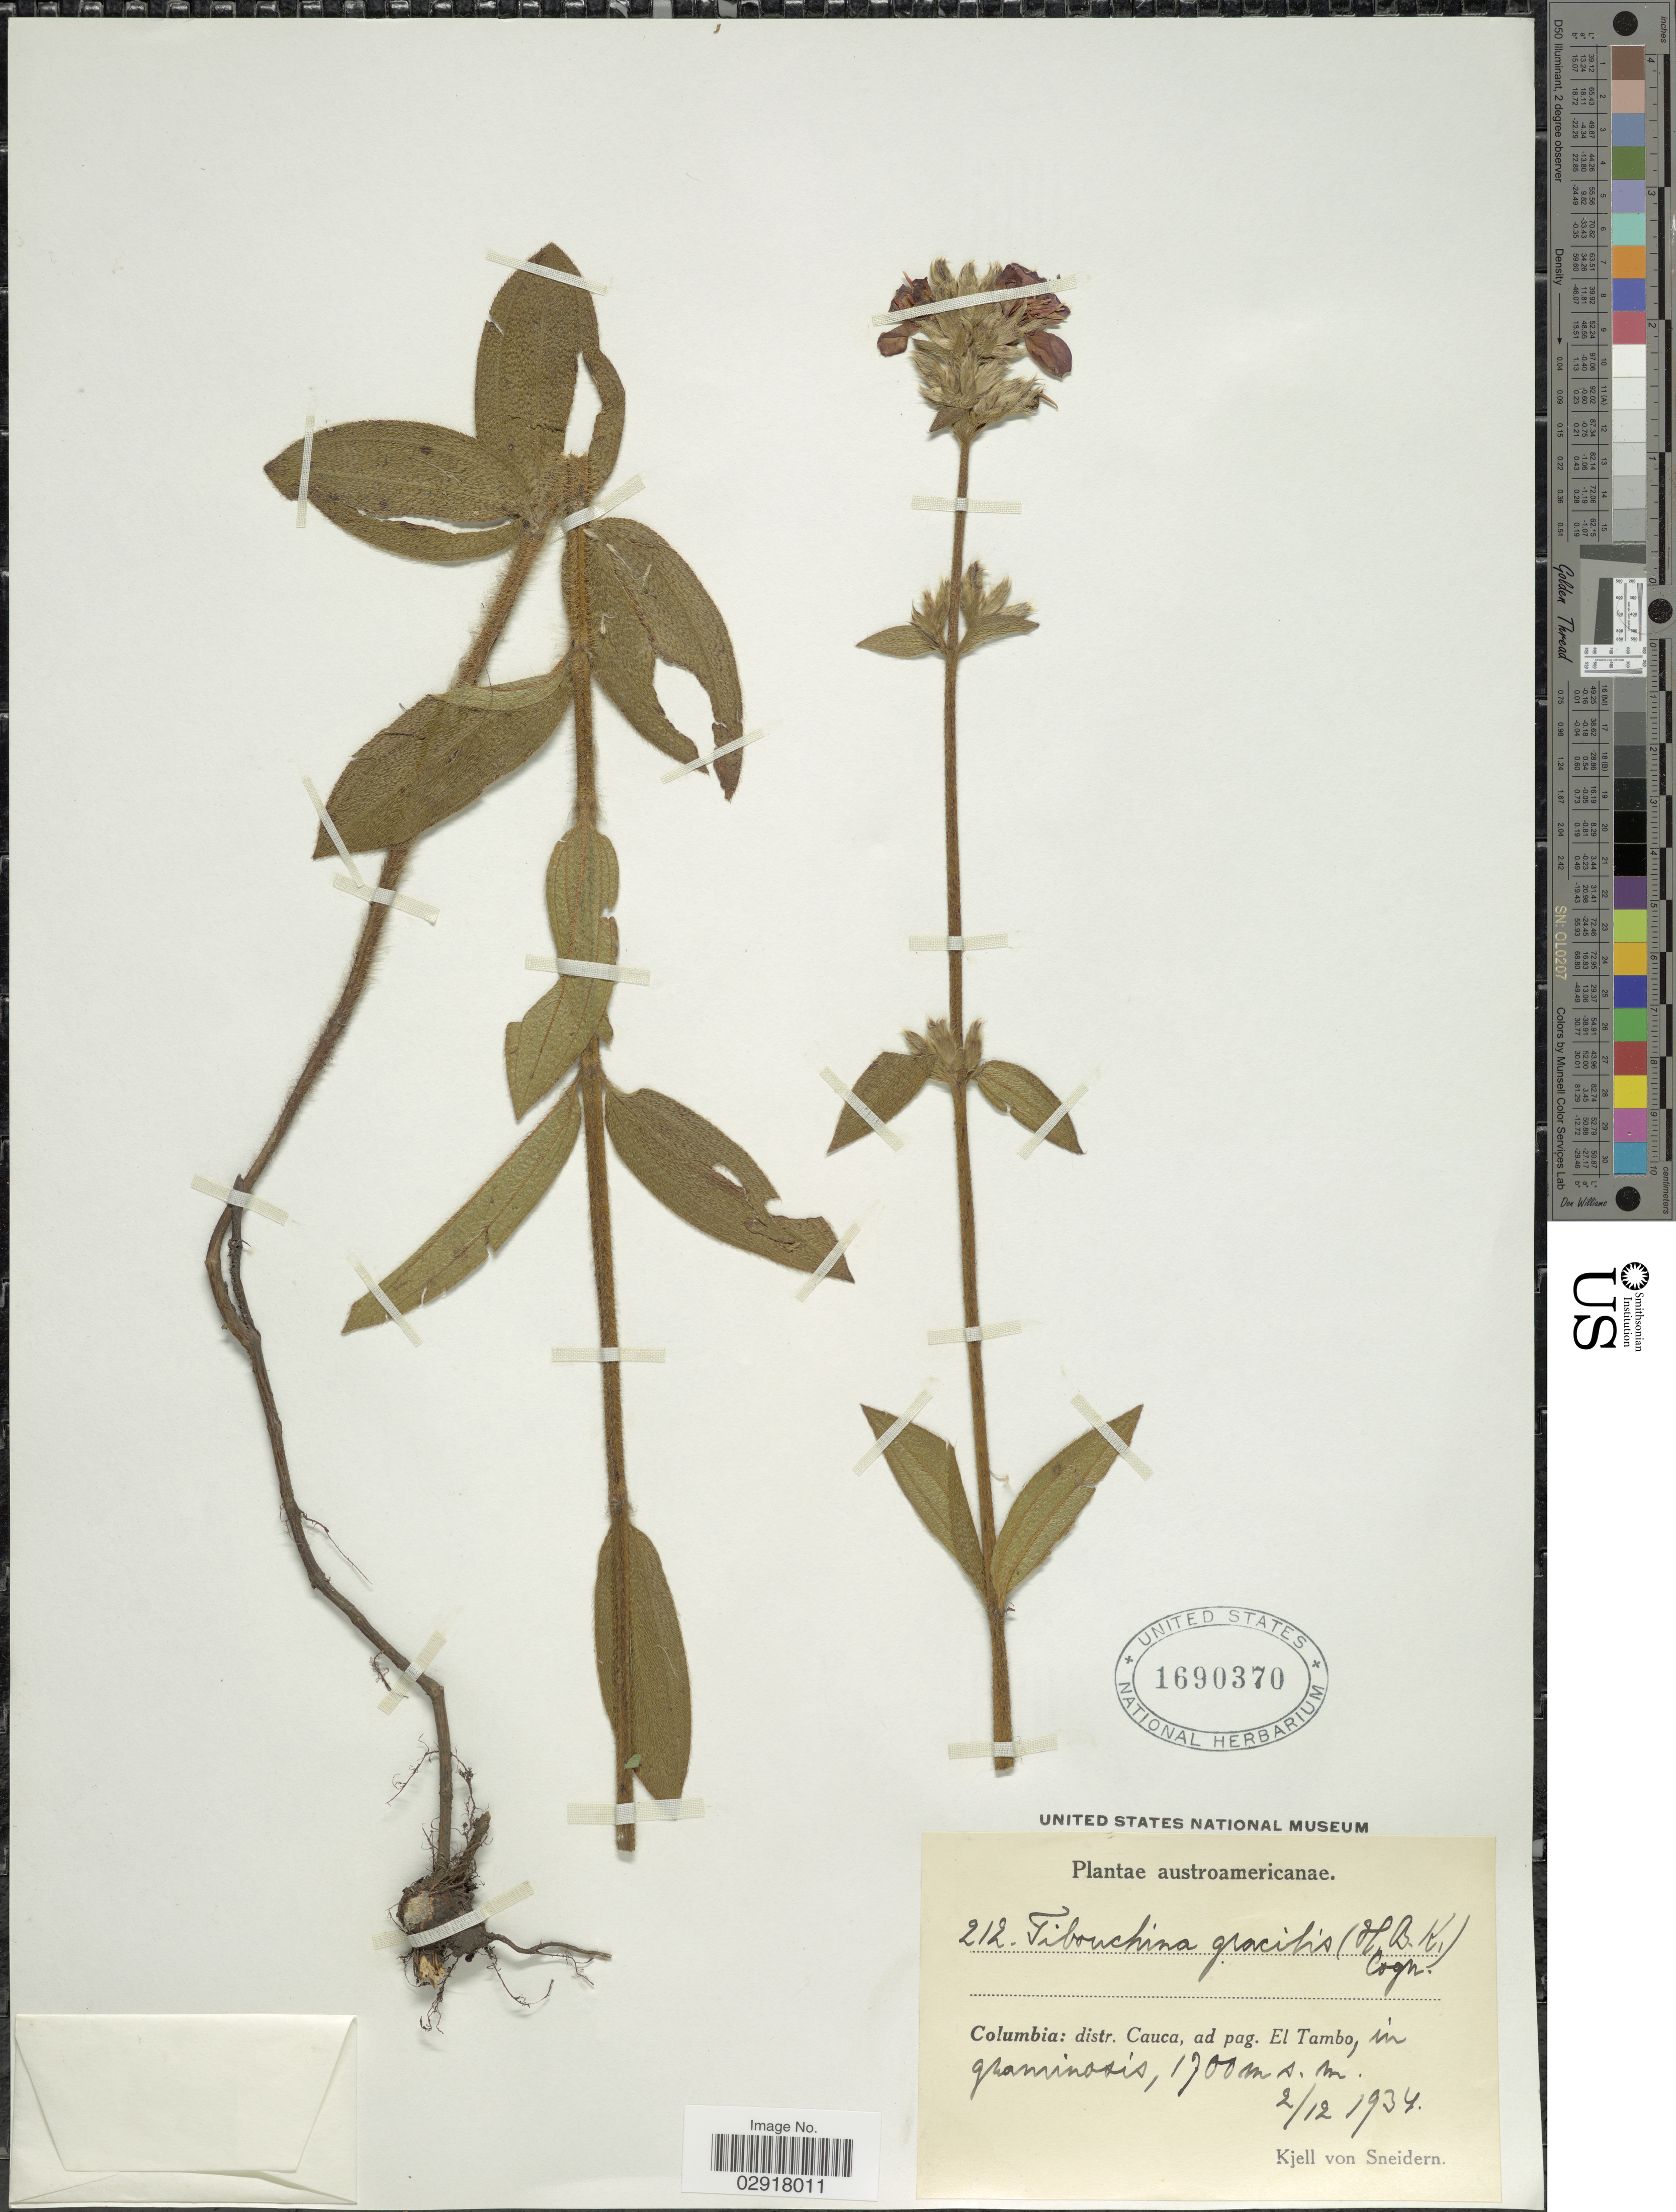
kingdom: Plantae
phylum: Tracheophyta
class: Magnoliopsida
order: Myrtales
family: Melastomataceae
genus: Chaetogastra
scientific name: Chaetogastra gracilis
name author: (Bonpl.) DC.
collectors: K. von Sneidern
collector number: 212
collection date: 1934-02-12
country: Colombia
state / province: Cauca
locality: Austramericanae, distr. Cauca, ad. pag. El Tambo.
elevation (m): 1700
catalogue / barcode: US 1690370